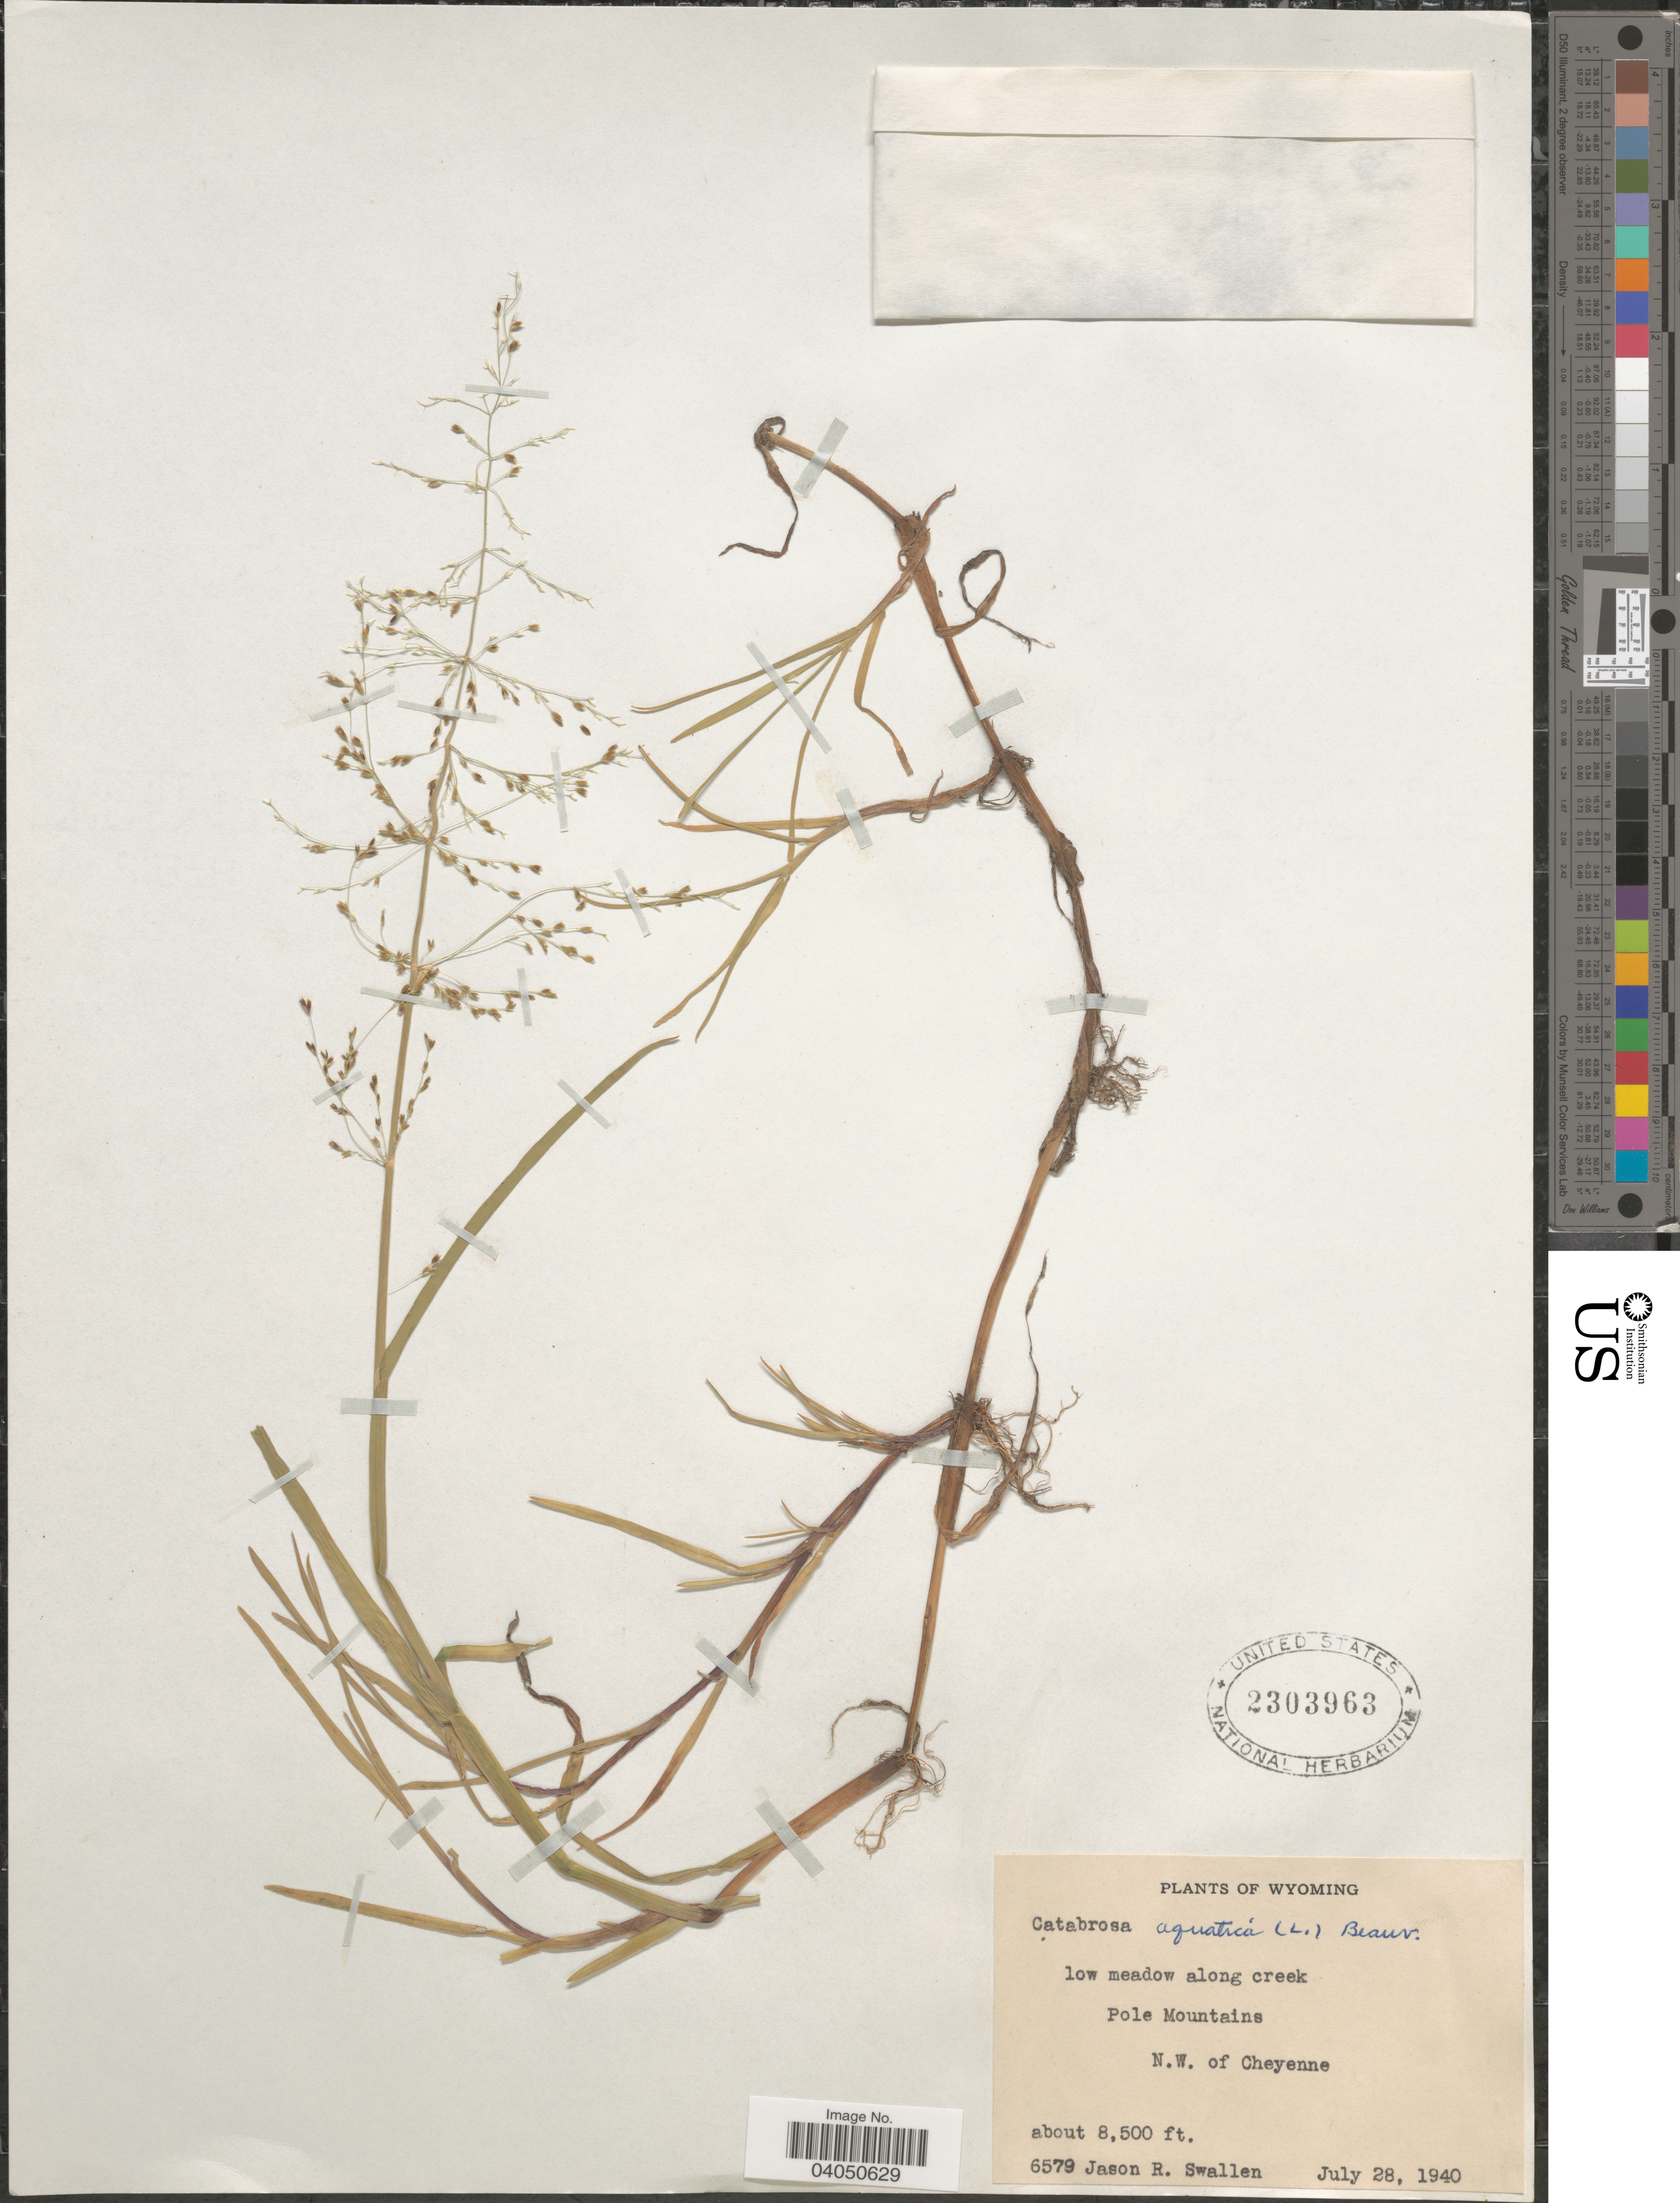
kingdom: Plantae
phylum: Tracheophyta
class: Liliopsida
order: Poales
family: Poaceae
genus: Catabrosa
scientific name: Catabrosa aquatica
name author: (L.) P. Beauv.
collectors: J. R. Swallen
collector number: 6579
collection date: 1940-07-28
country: United States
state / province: Wyoming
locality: Low meadow along creek. Pole Mountains. N. W. of Cheyenne.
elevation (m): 2591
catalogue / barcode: US 2303963